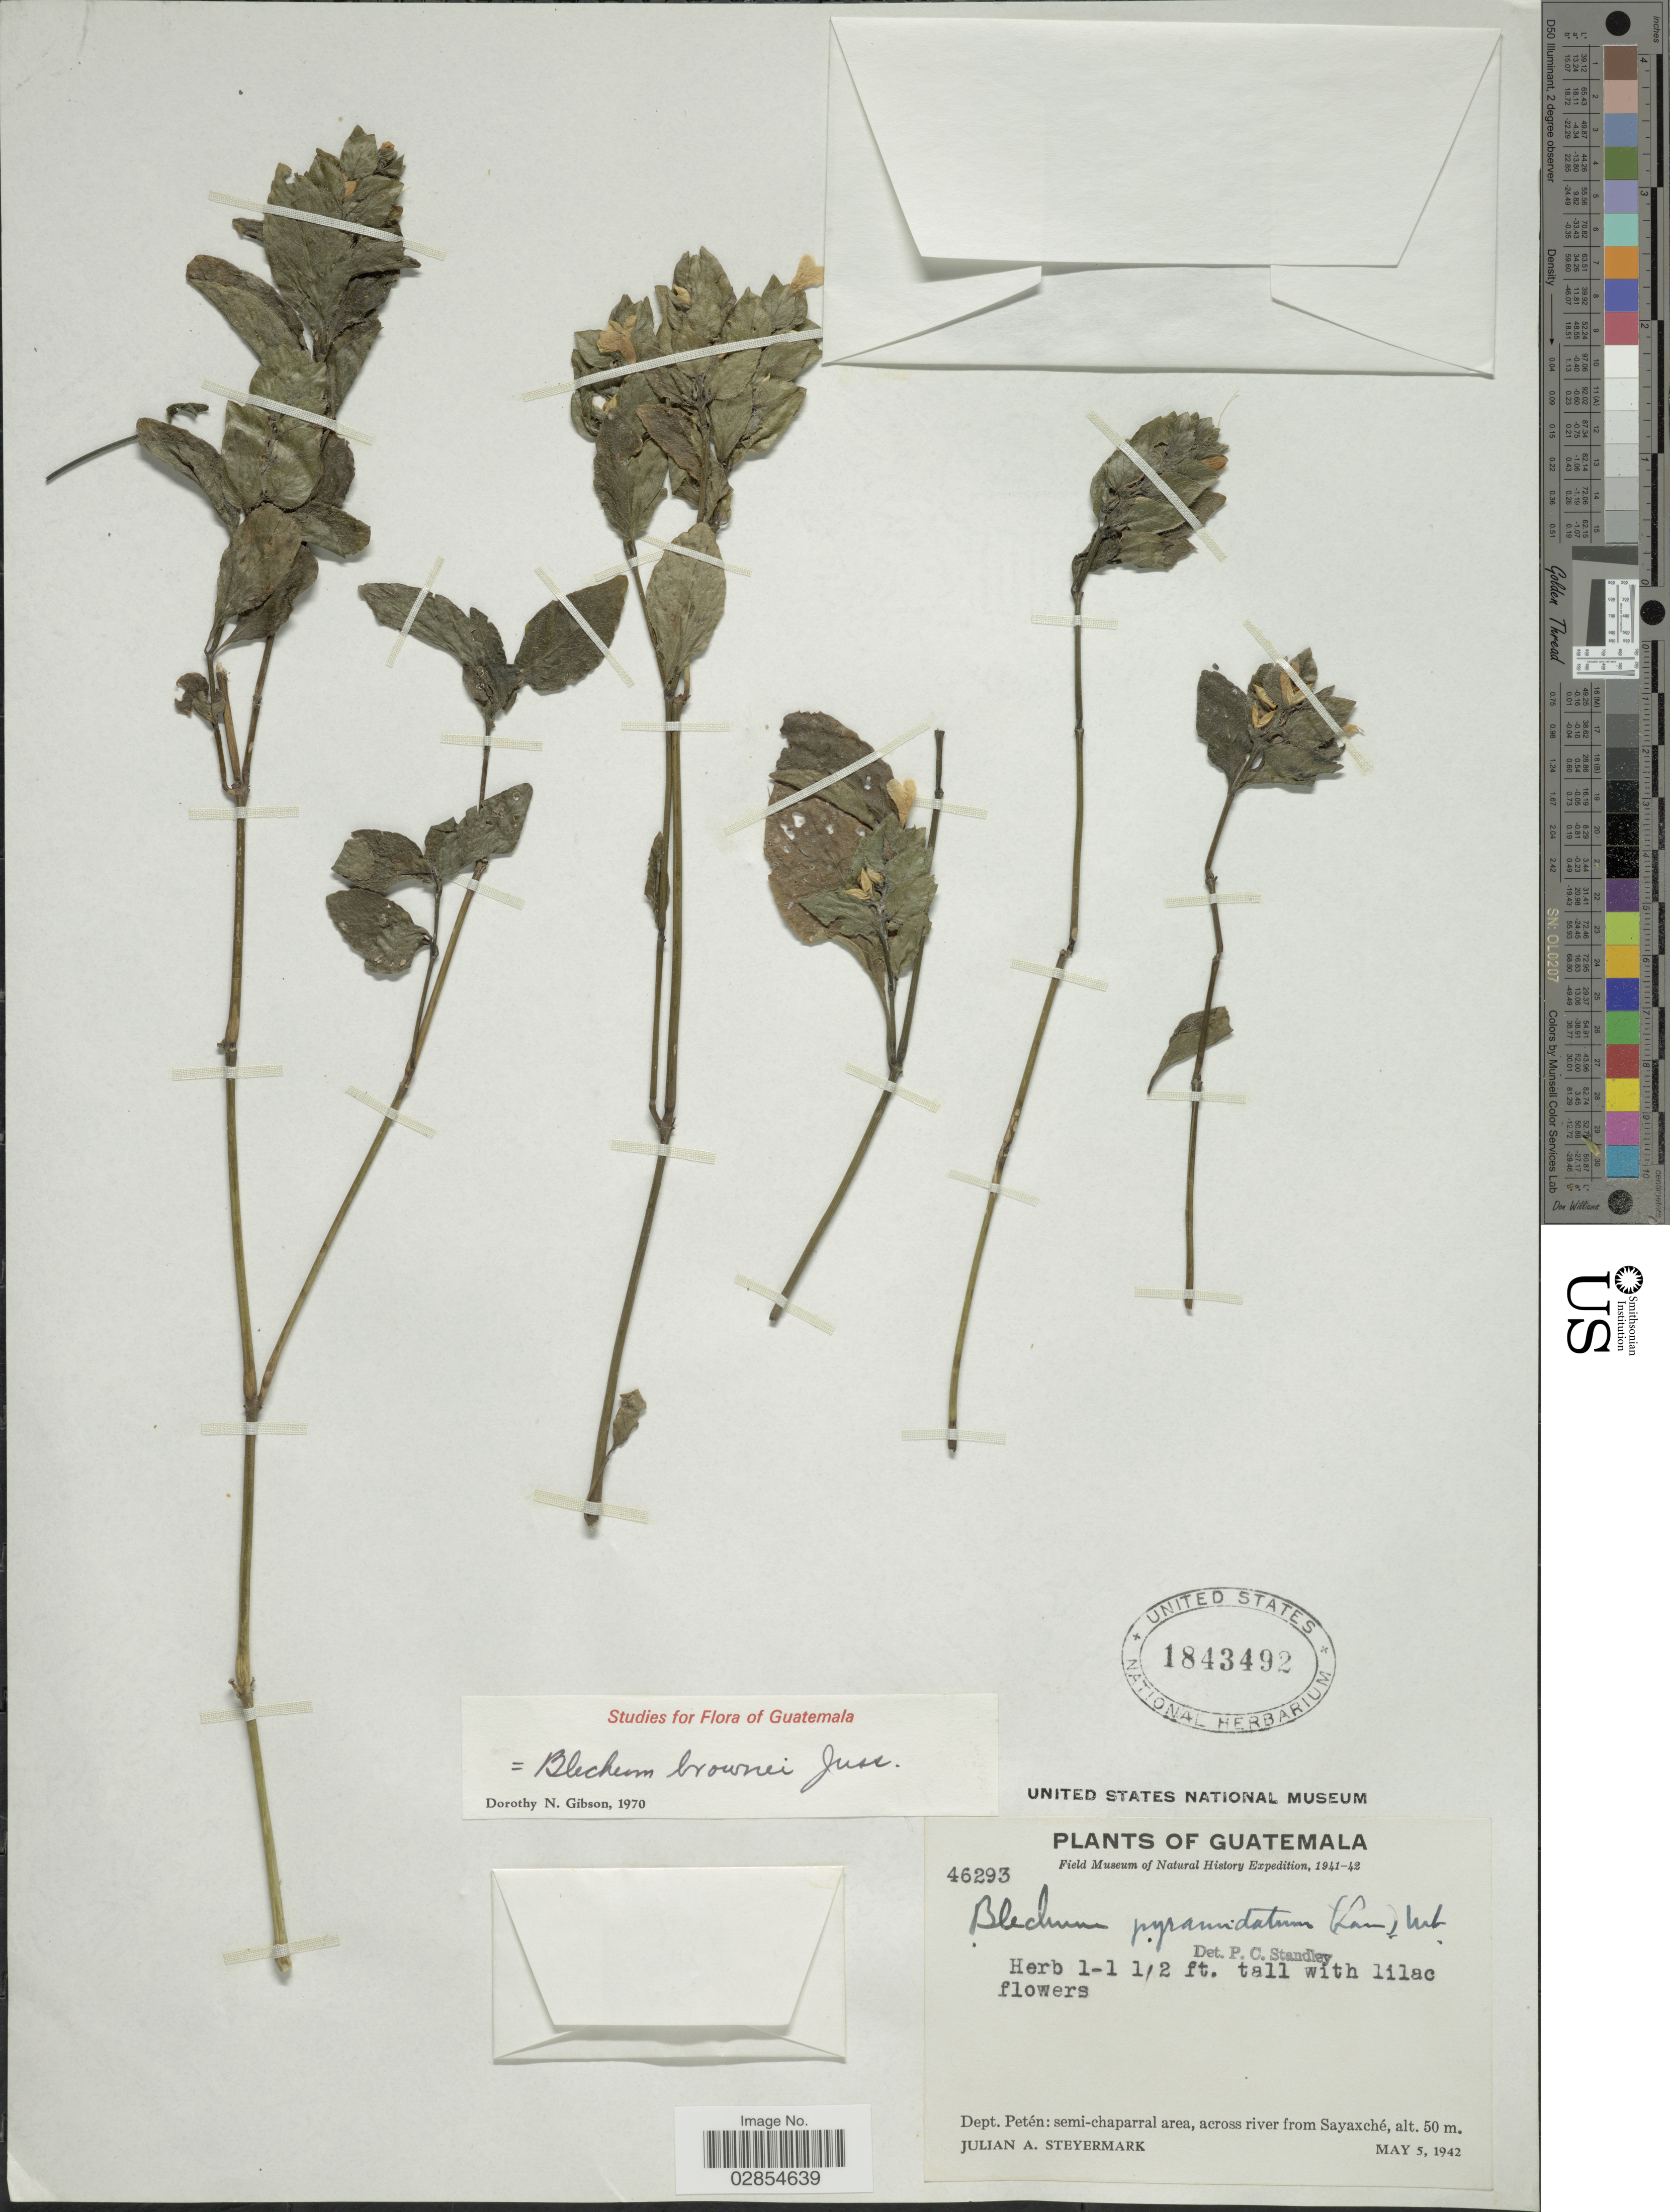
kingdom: Plantae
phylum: Tracheophyta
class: Magnoliopsida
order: Lamiales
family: Acanthaceae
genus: Blechum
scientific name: Blechum pyramidatum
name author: (Lam.) Urb.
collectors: J. Steyermark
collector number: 46293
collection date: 1942-05-05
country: Guatemala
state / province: El Petén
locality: Dept. Petén: semi-chaparral area, across river from Sayaxché.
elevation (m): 50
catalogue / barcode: US 1843492